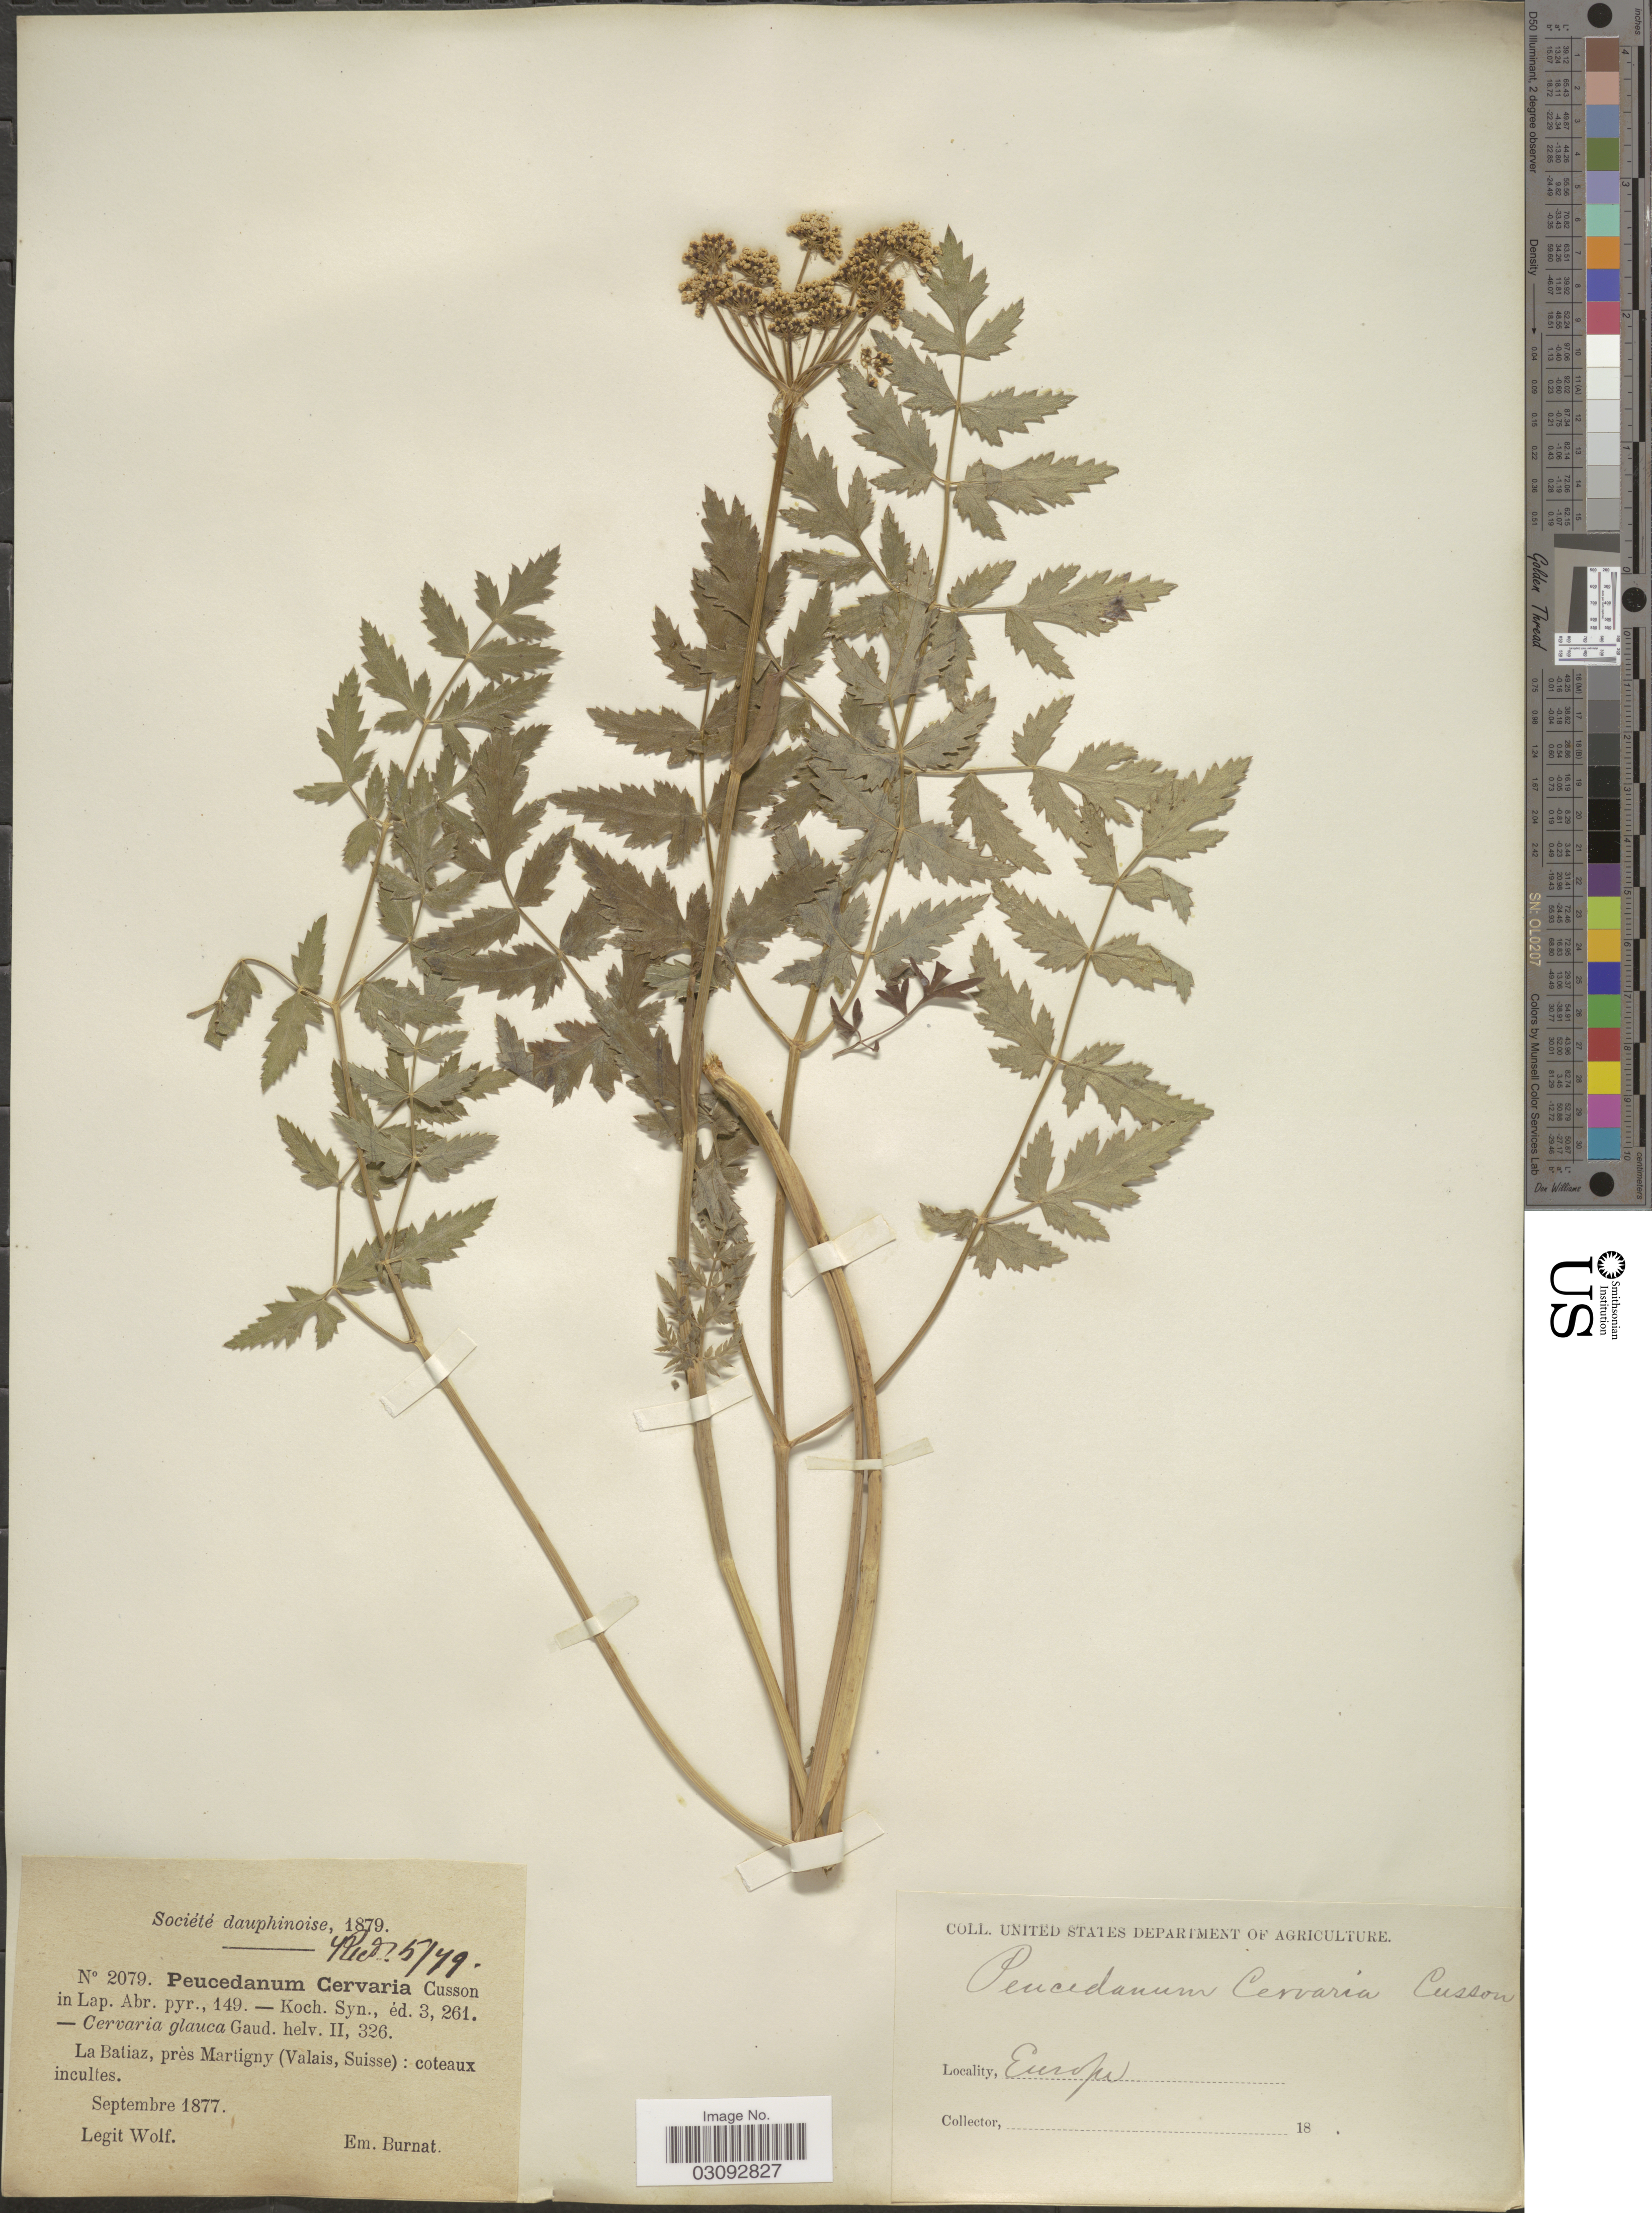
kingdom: Plantae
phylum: Tracheophyta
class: Magnoliopsida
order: Apiales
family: Apiaceae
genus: Peucedanum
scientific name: Peucedanum cervaria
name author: (L.) Cusson ex Lapeyr.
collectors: -- Wolf & E. Burnat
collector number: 2079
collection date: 1877-09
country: Switzerland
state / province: Valais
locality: La Batiaz, près Martigny (Valais, Suisse).